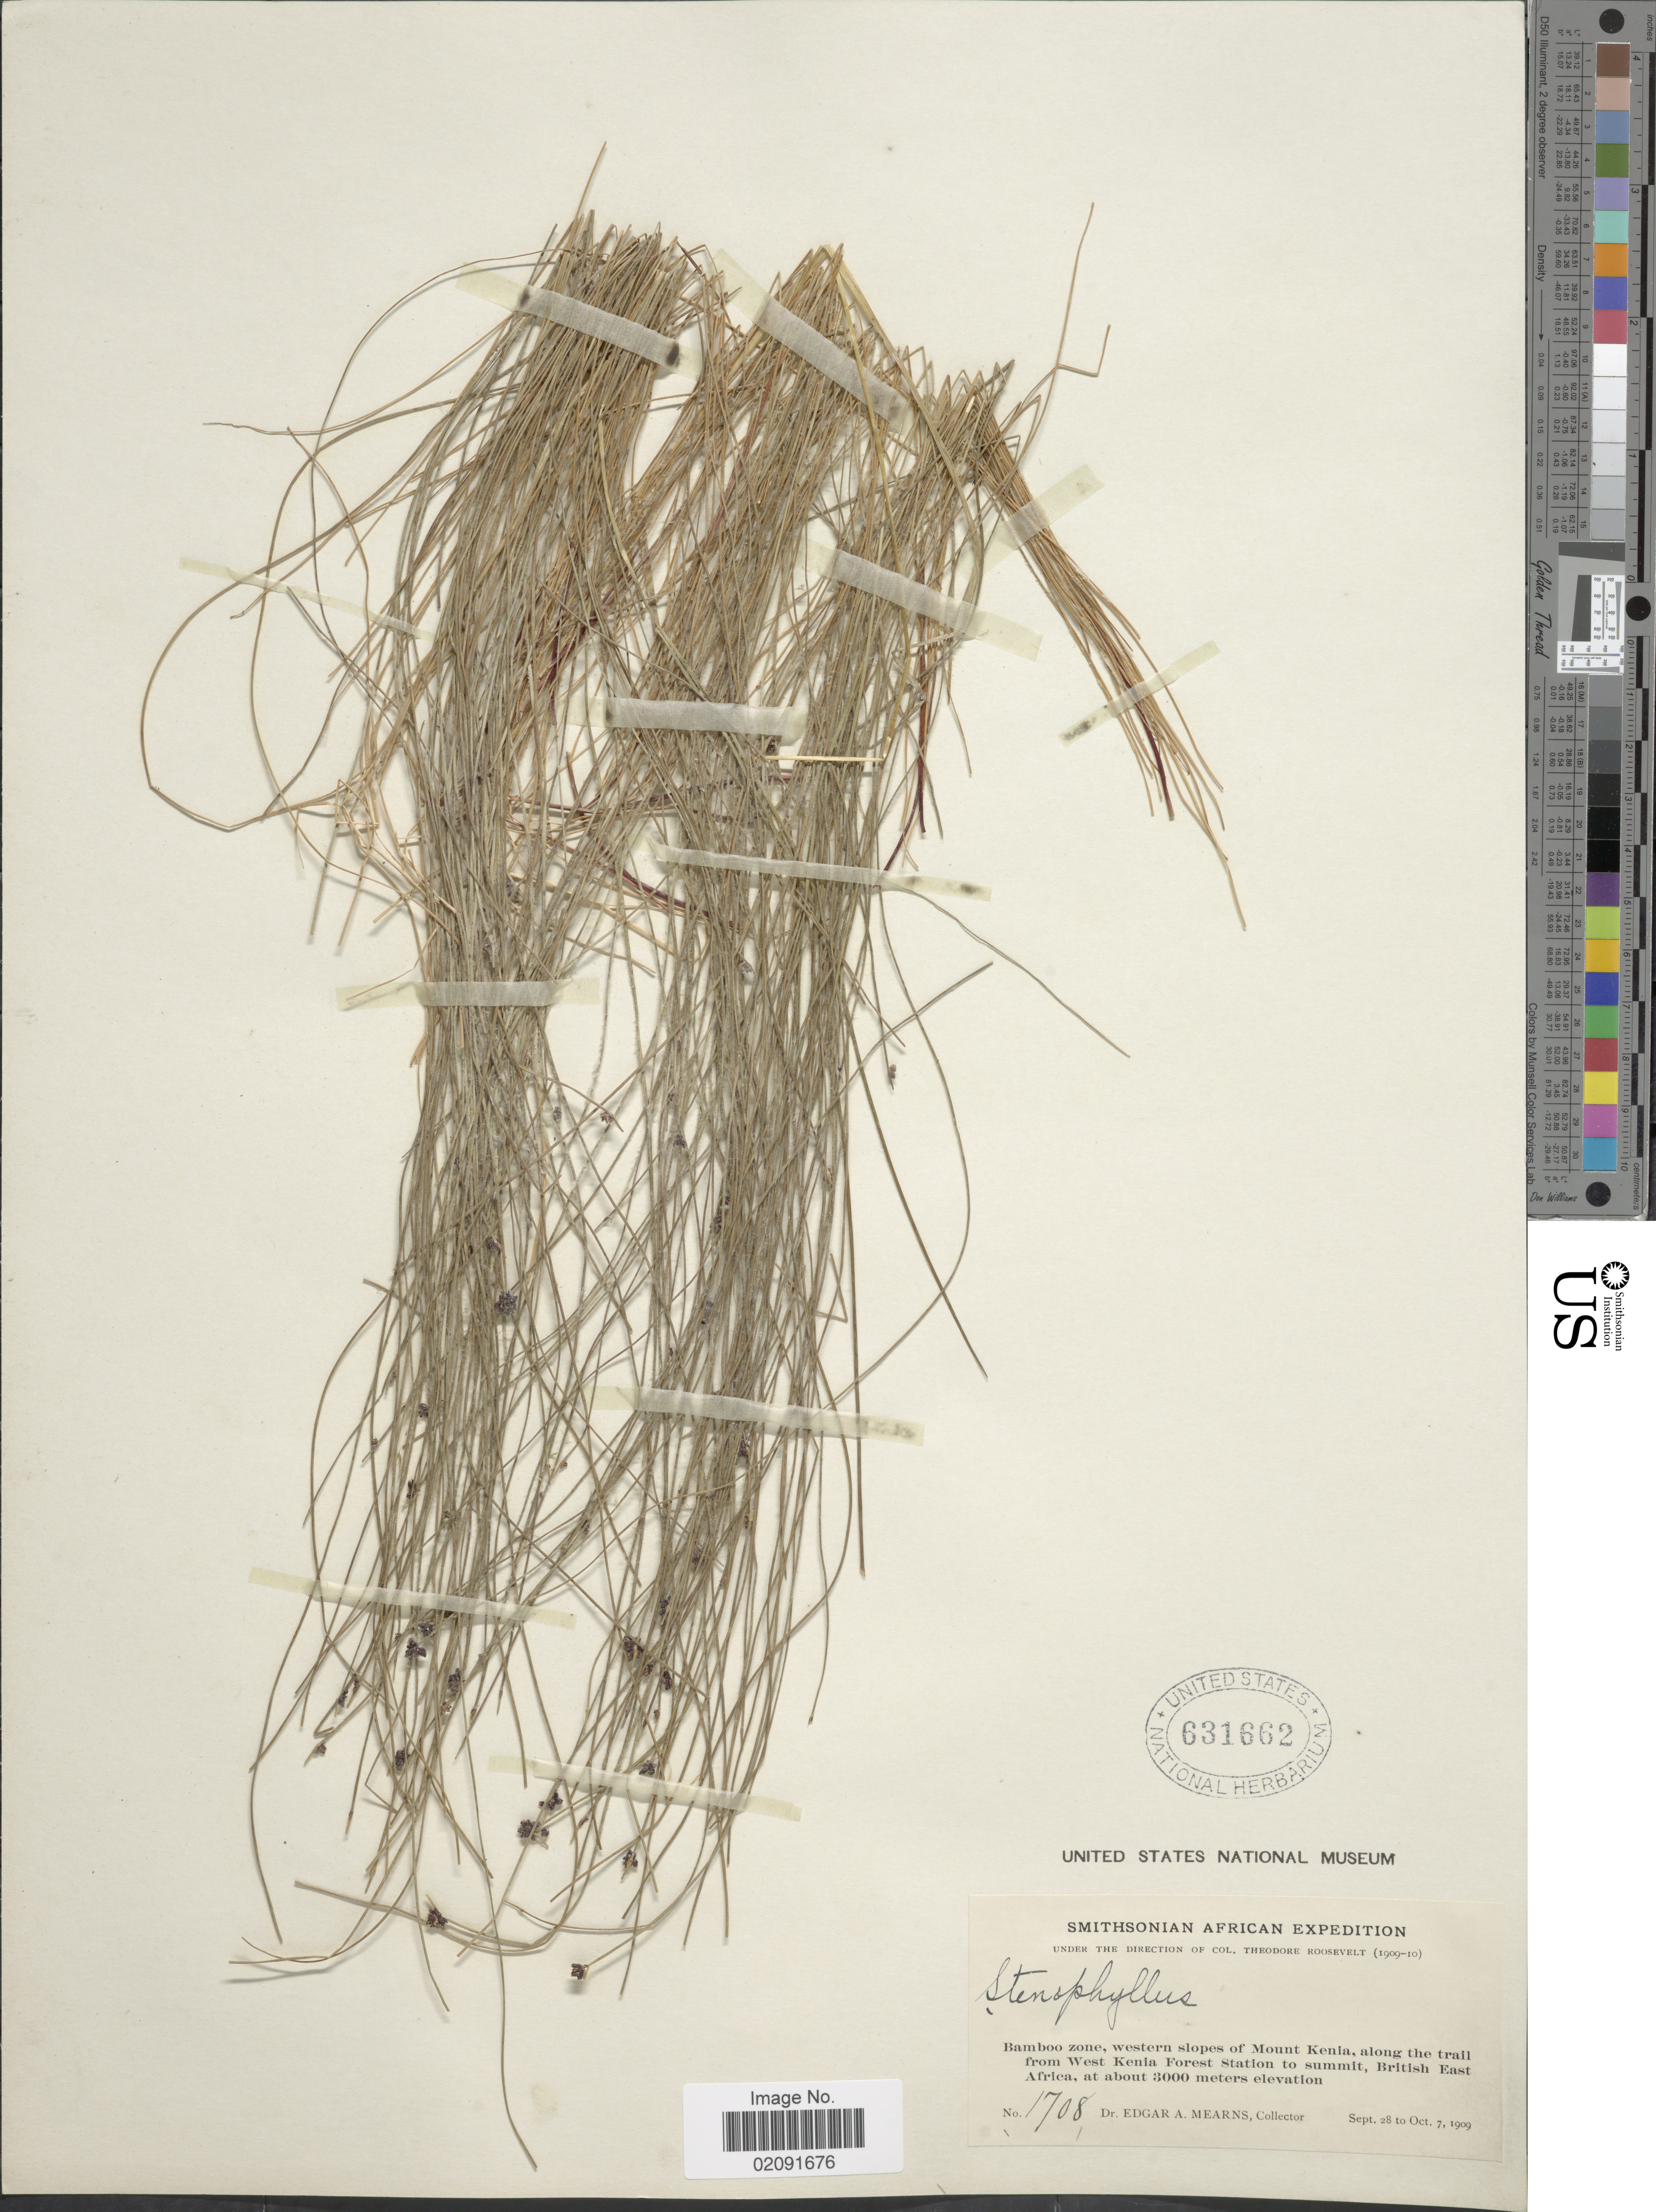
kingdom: Plantae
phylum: Tracheophyta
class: Liliopsida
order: Poales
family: Cyperaceae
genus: Isolepis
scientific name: Isolepis costata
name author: Hochst. ex A. Rich.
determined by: Strong, Mark T., (BOT), Smithsonian Institution - National Museum of Natural History (UNITED STATES)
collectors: E. A. Mearns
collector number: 1708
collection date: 1909-09-28/1909-10-07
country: Kenya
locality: Bamboo zone, western slopes of Mount Kenia, along the trail from West Kenia Forest Station to summit, British East Africa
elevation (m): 3000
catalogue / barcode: US 631662